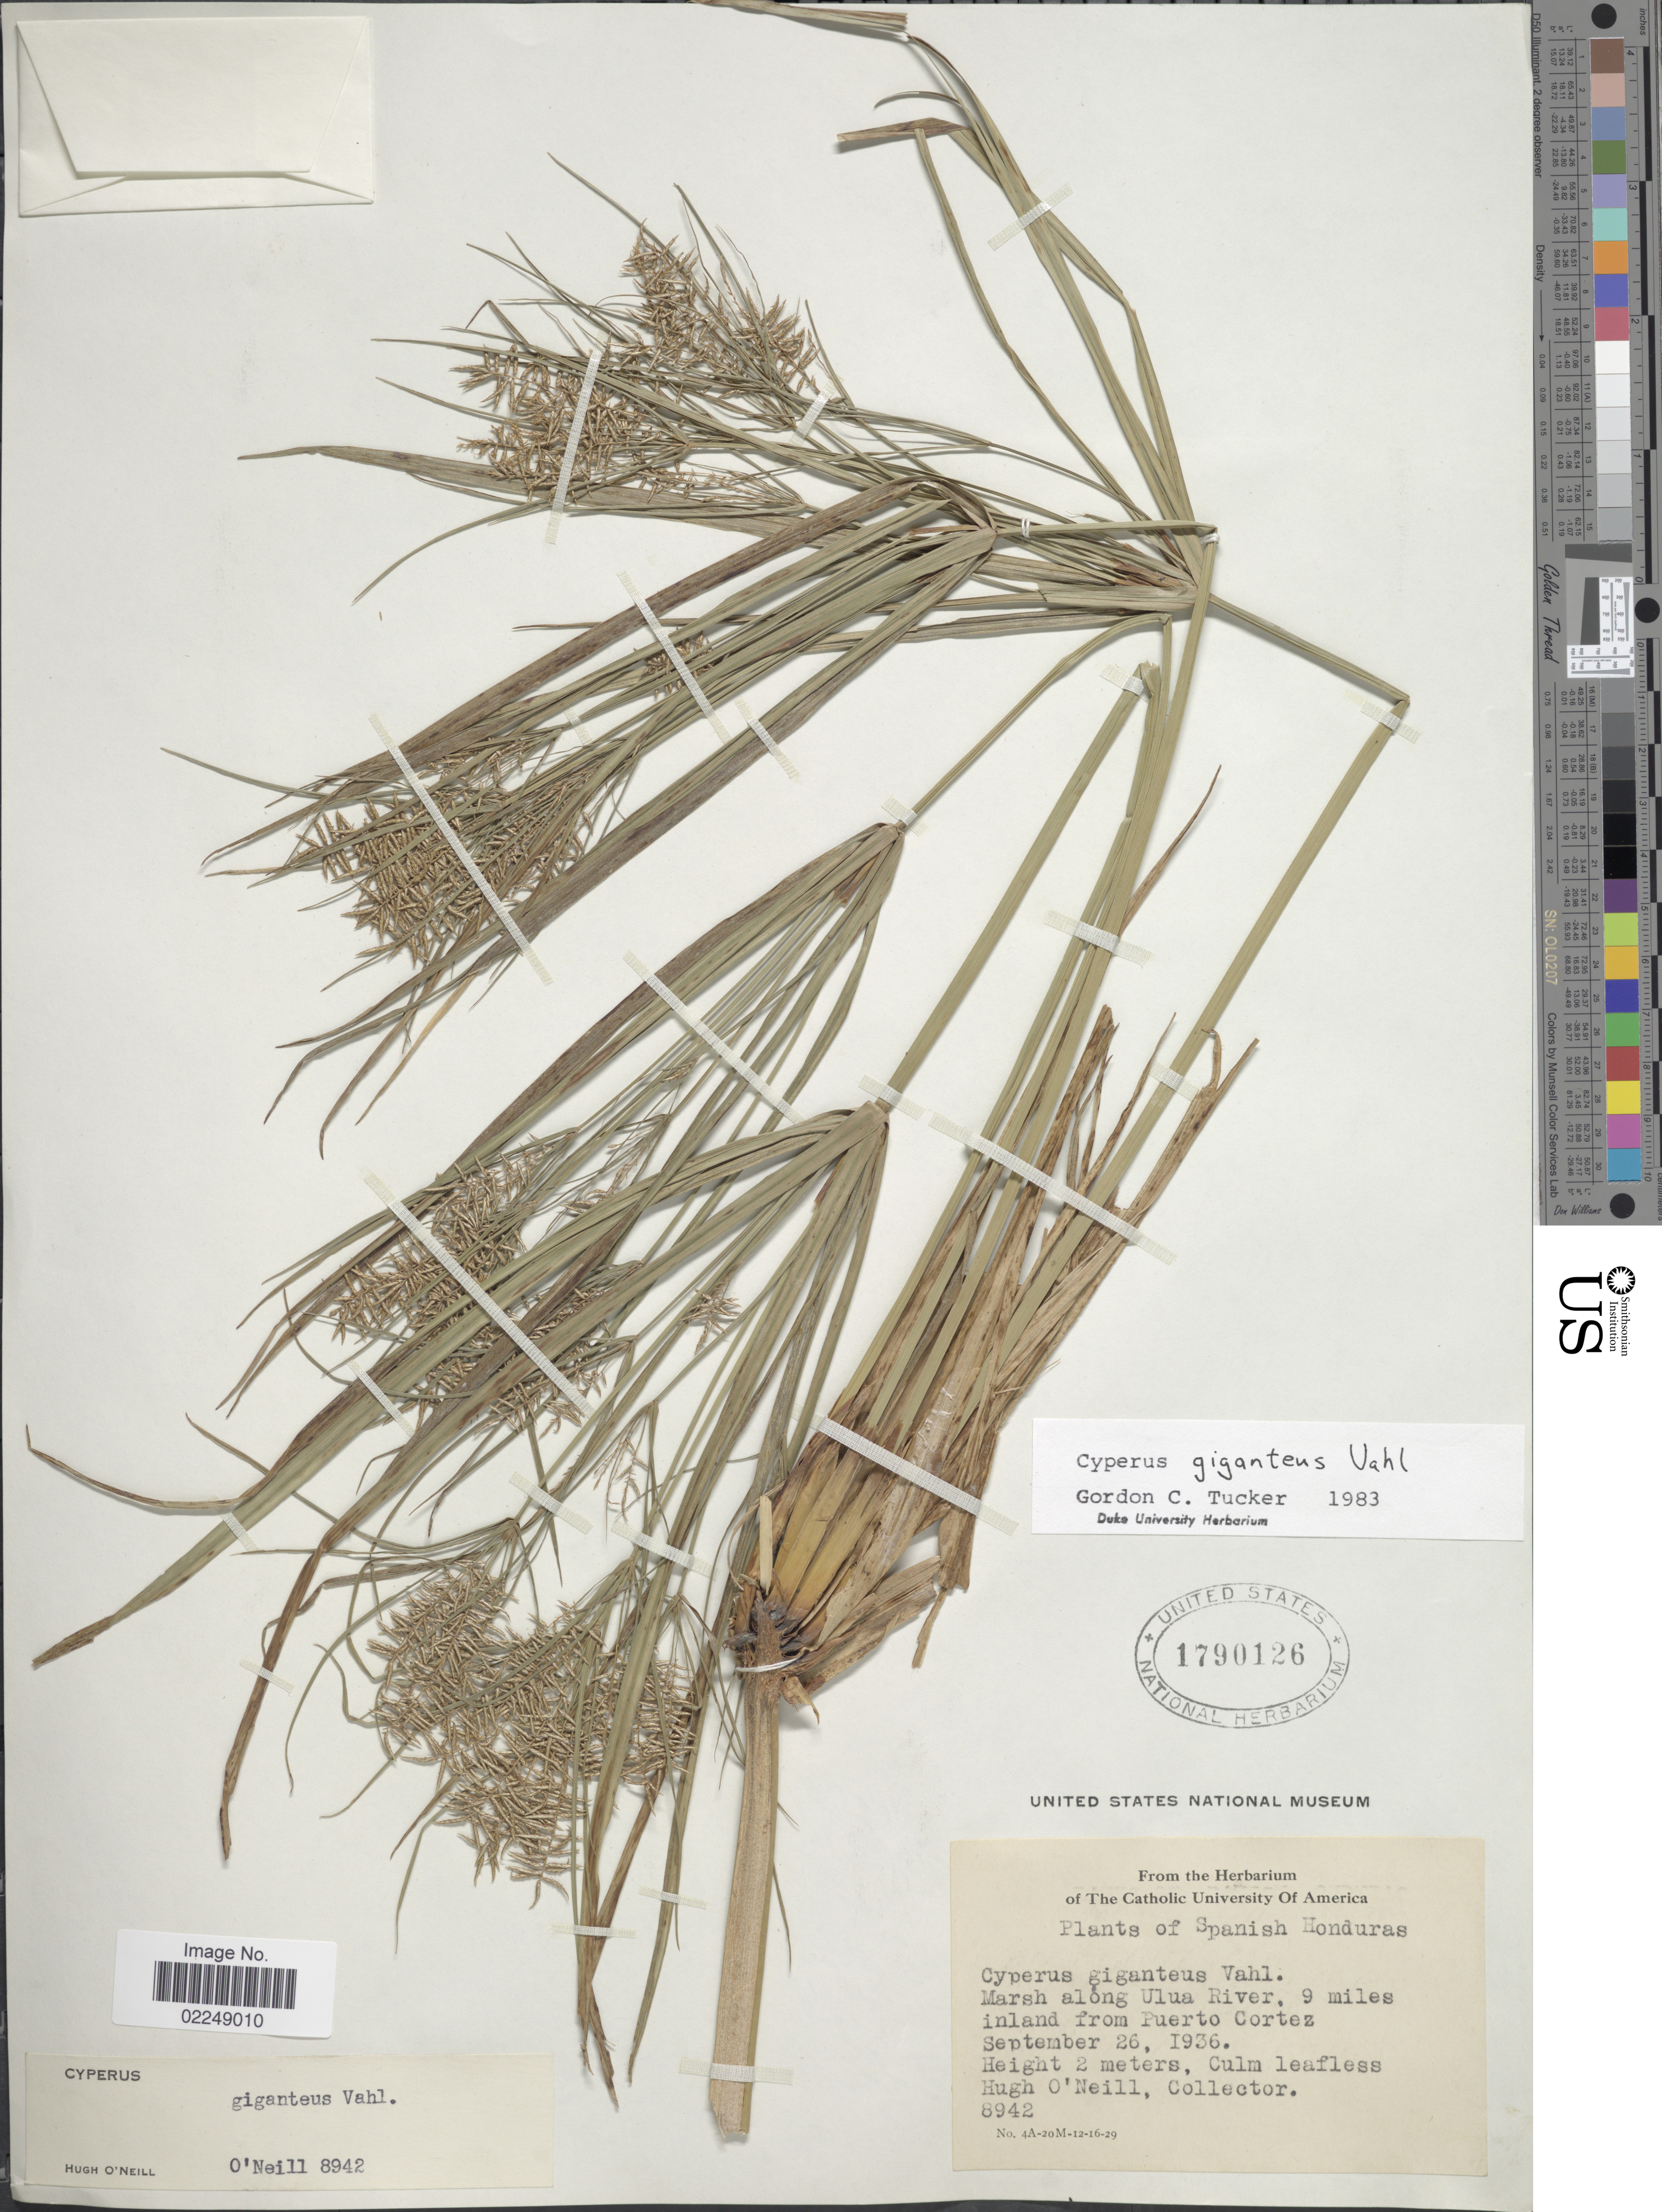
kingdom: Plantae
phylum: Tracheophyta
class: Liliopsida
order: Poales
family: Cyperaceae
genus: Cyperus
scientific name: Cyperus giganteus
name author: Vahl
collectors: H. O'Neill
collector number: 8942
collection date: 1936-09-26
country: Honduras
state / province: Cortés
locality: Spanish Honduras, Marsh along Ulua River, 9 miles inland from Puerto Cortez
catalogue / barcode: US 1790126